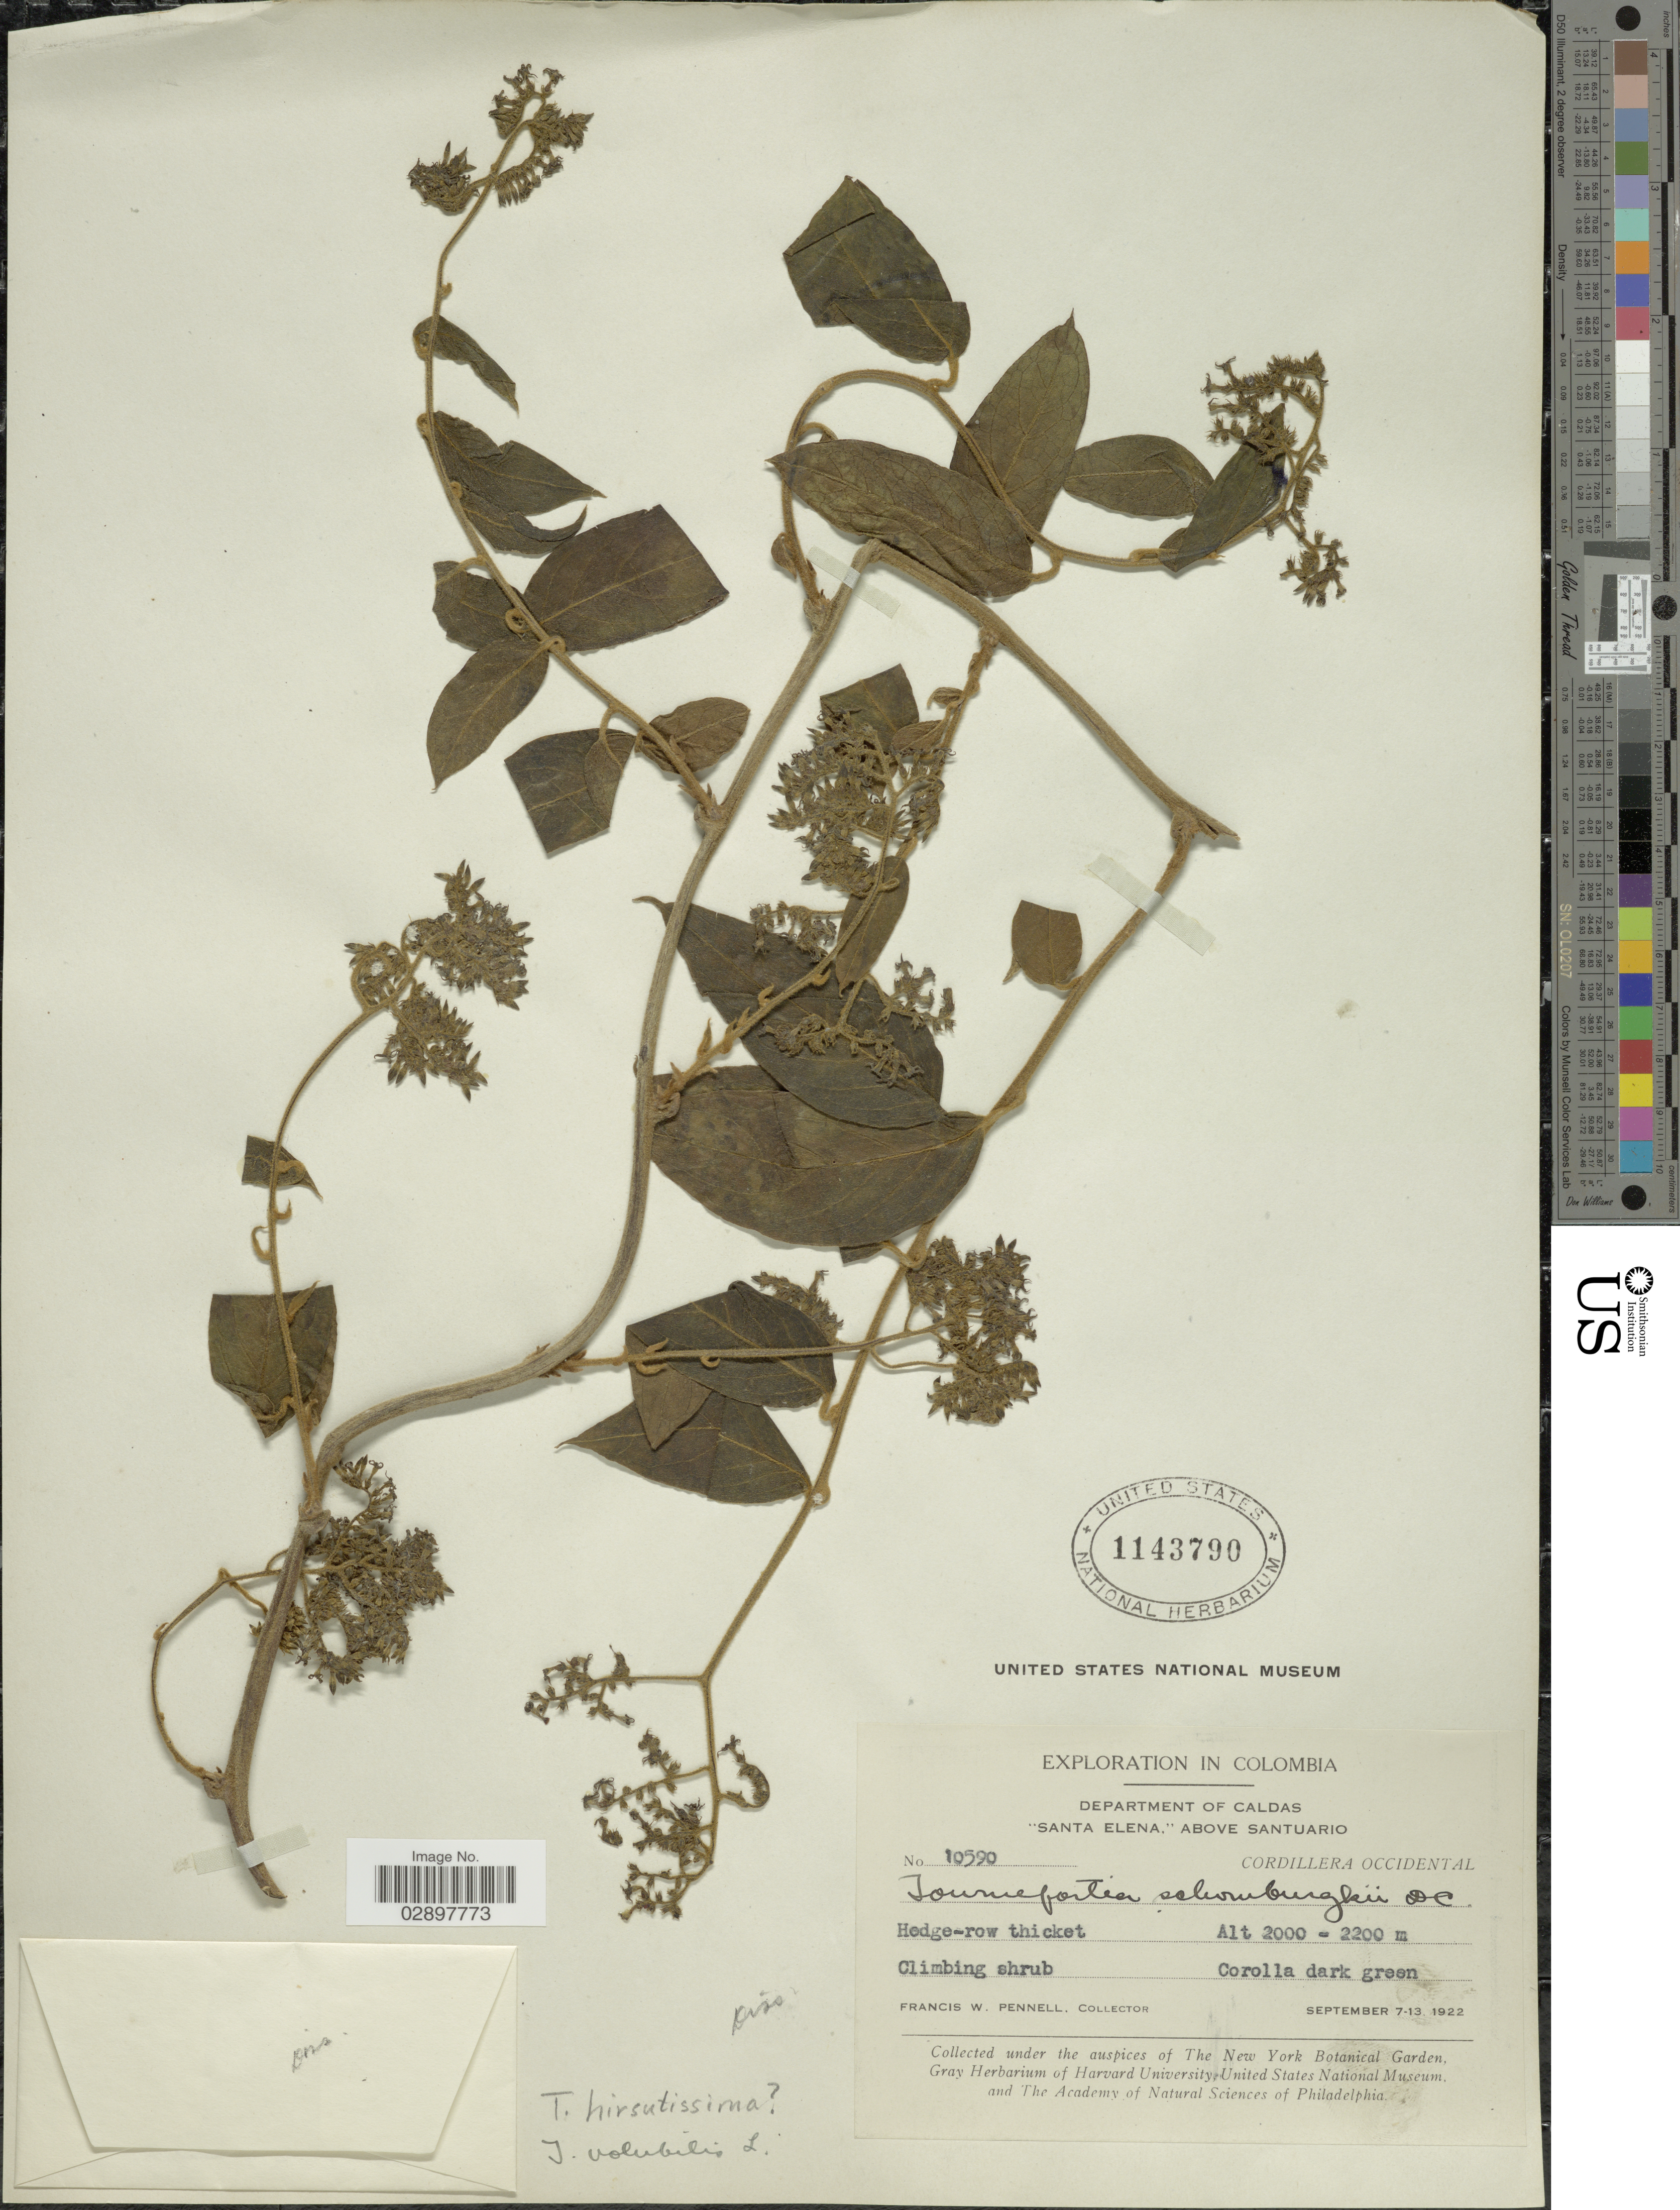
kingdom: Plantae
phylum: Tracheophyta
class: Magnoliopsida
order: Boraginales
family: Heliotropiaceae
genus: Tournefortia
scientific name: Tournefortia sp.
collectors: F. W. Pennell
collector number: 10590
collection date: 1922-09-07/1922-09-13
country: Colombia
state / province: Caldas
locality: Department of Caldas. "Santa Elena," Above Santuario. Cordillera Occidental.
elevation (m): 2000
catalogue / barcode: US 1143790